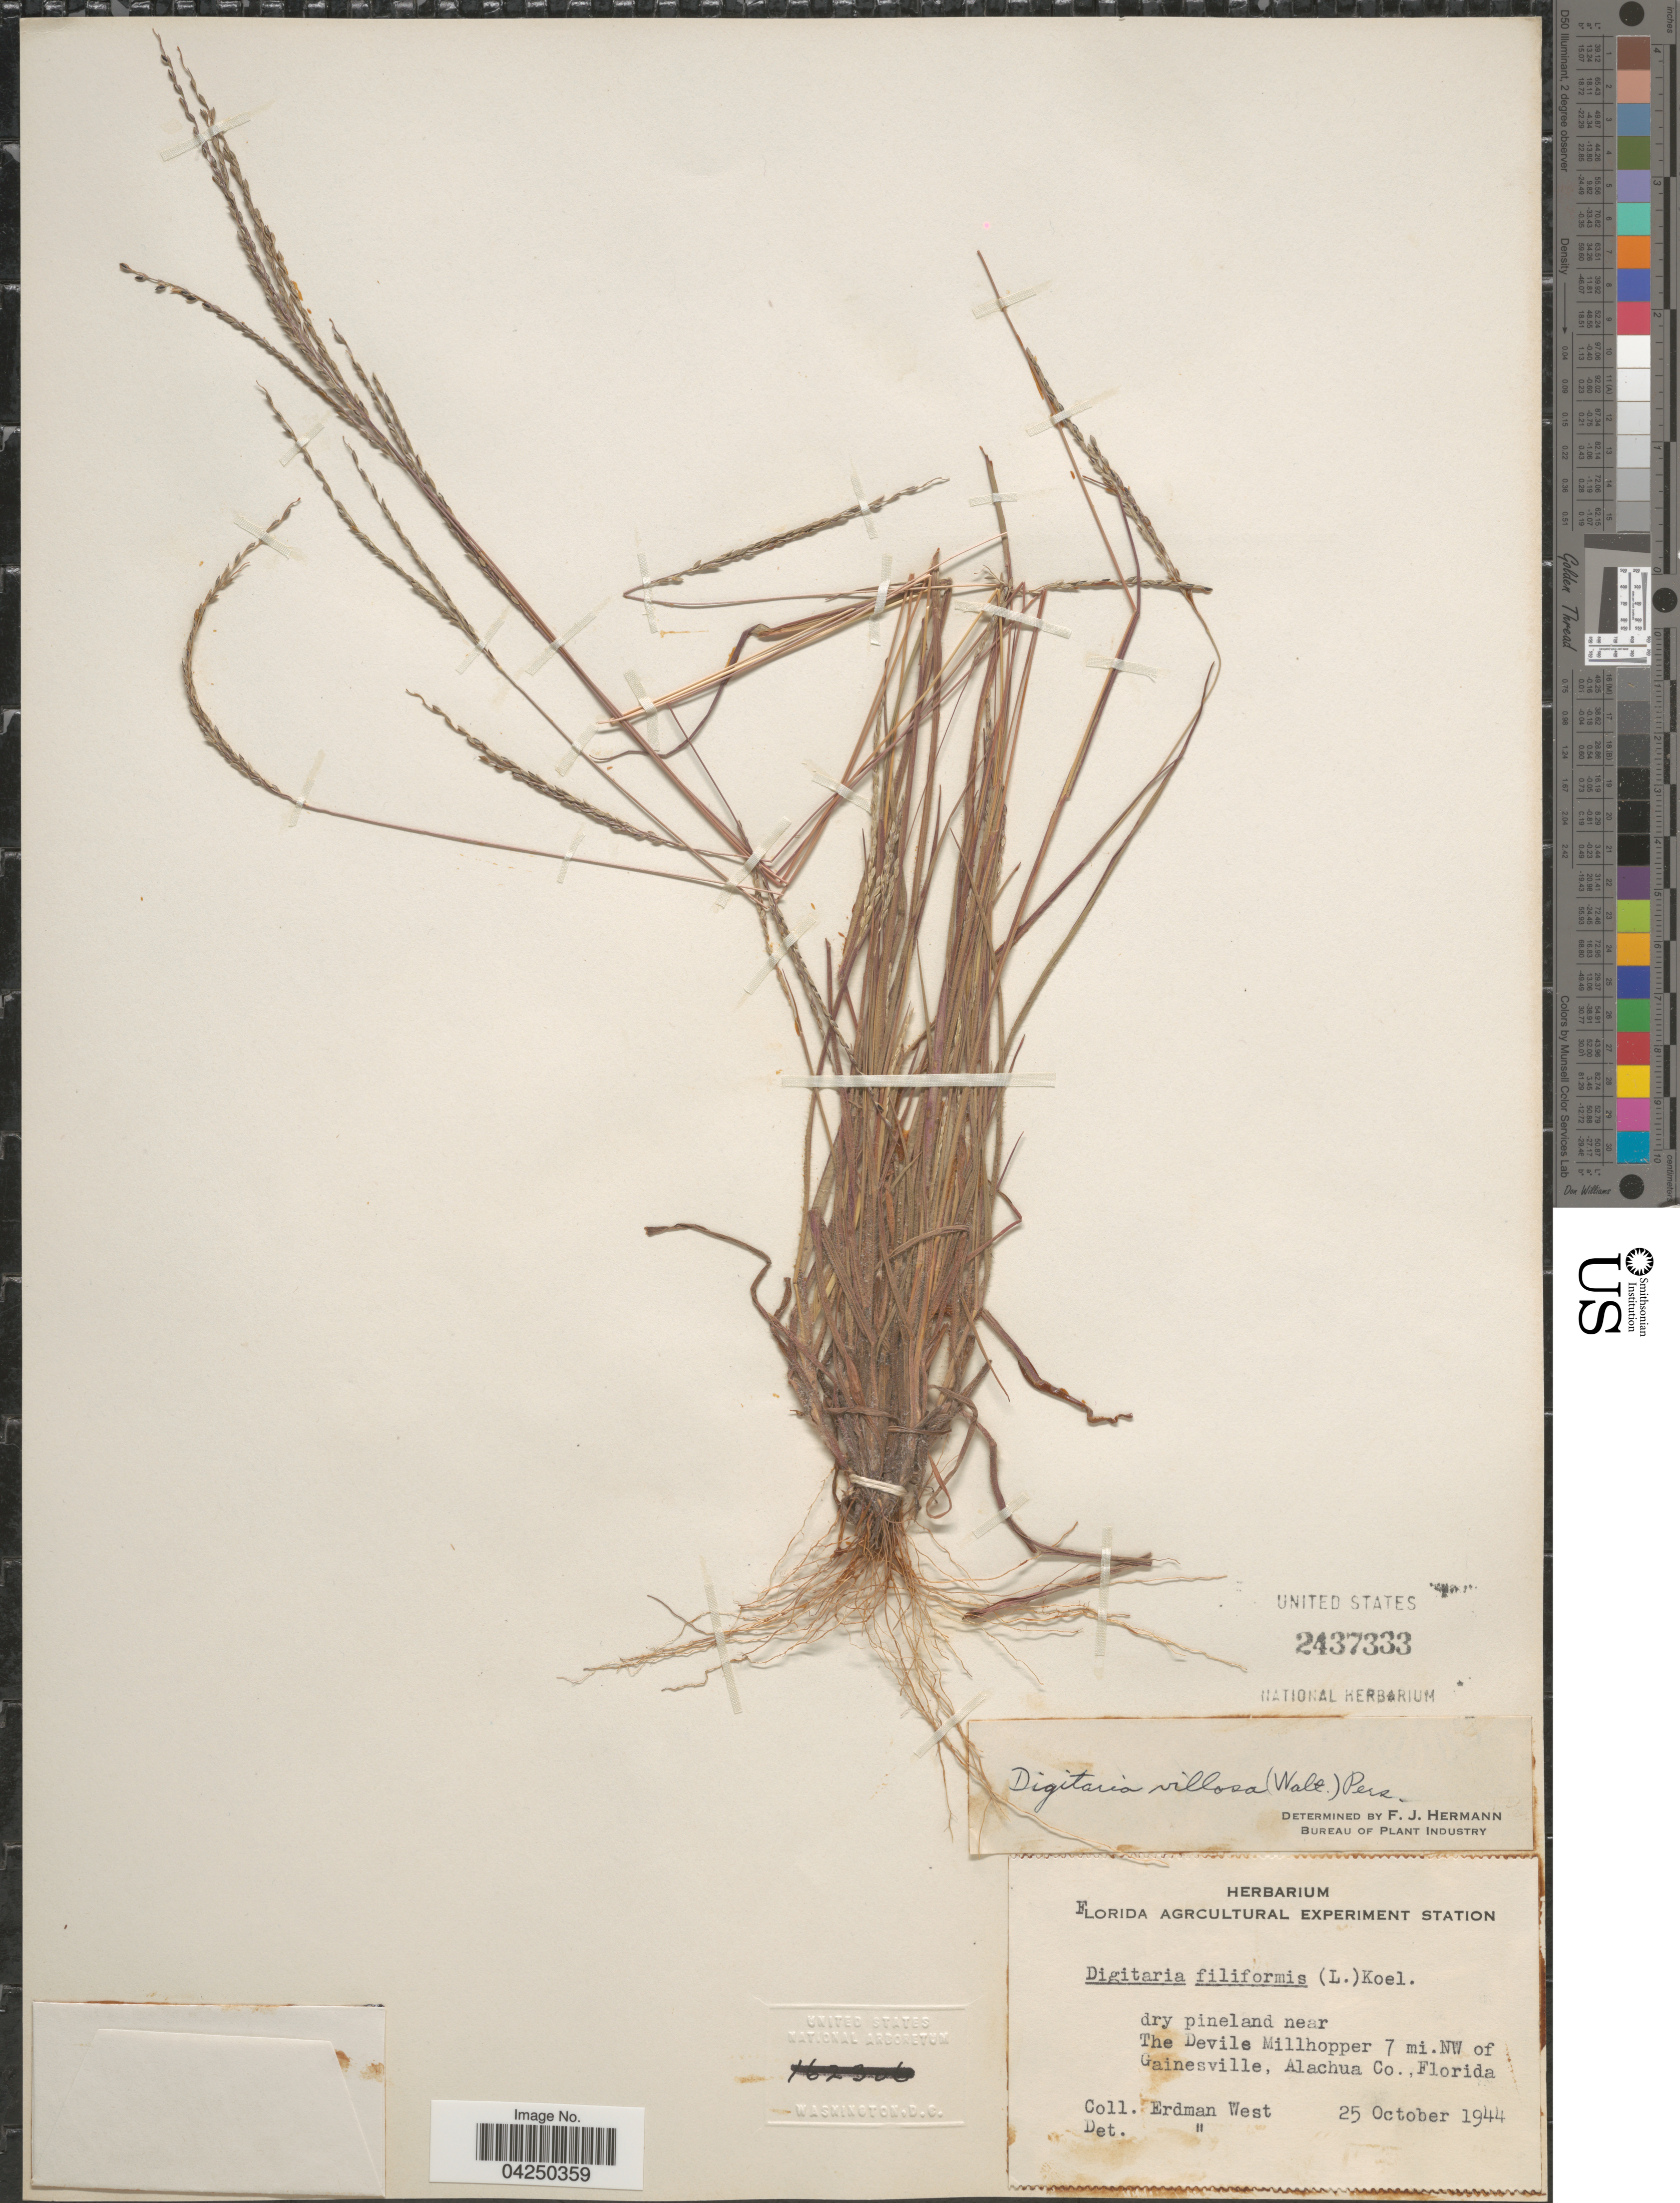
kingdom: Plantae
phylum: Tracheophyta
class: Liliopsida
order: Poales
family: Poaceae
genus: Digitaria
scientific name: Digitaria villosa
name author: (Walter) Pers.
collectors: E. West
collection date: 1944-10-25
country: United States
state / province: Florida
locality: Dry pineland near The Devils Millhopper 7 mi. NW of Gainesville, Alachua Co.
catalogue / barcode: US 2437333